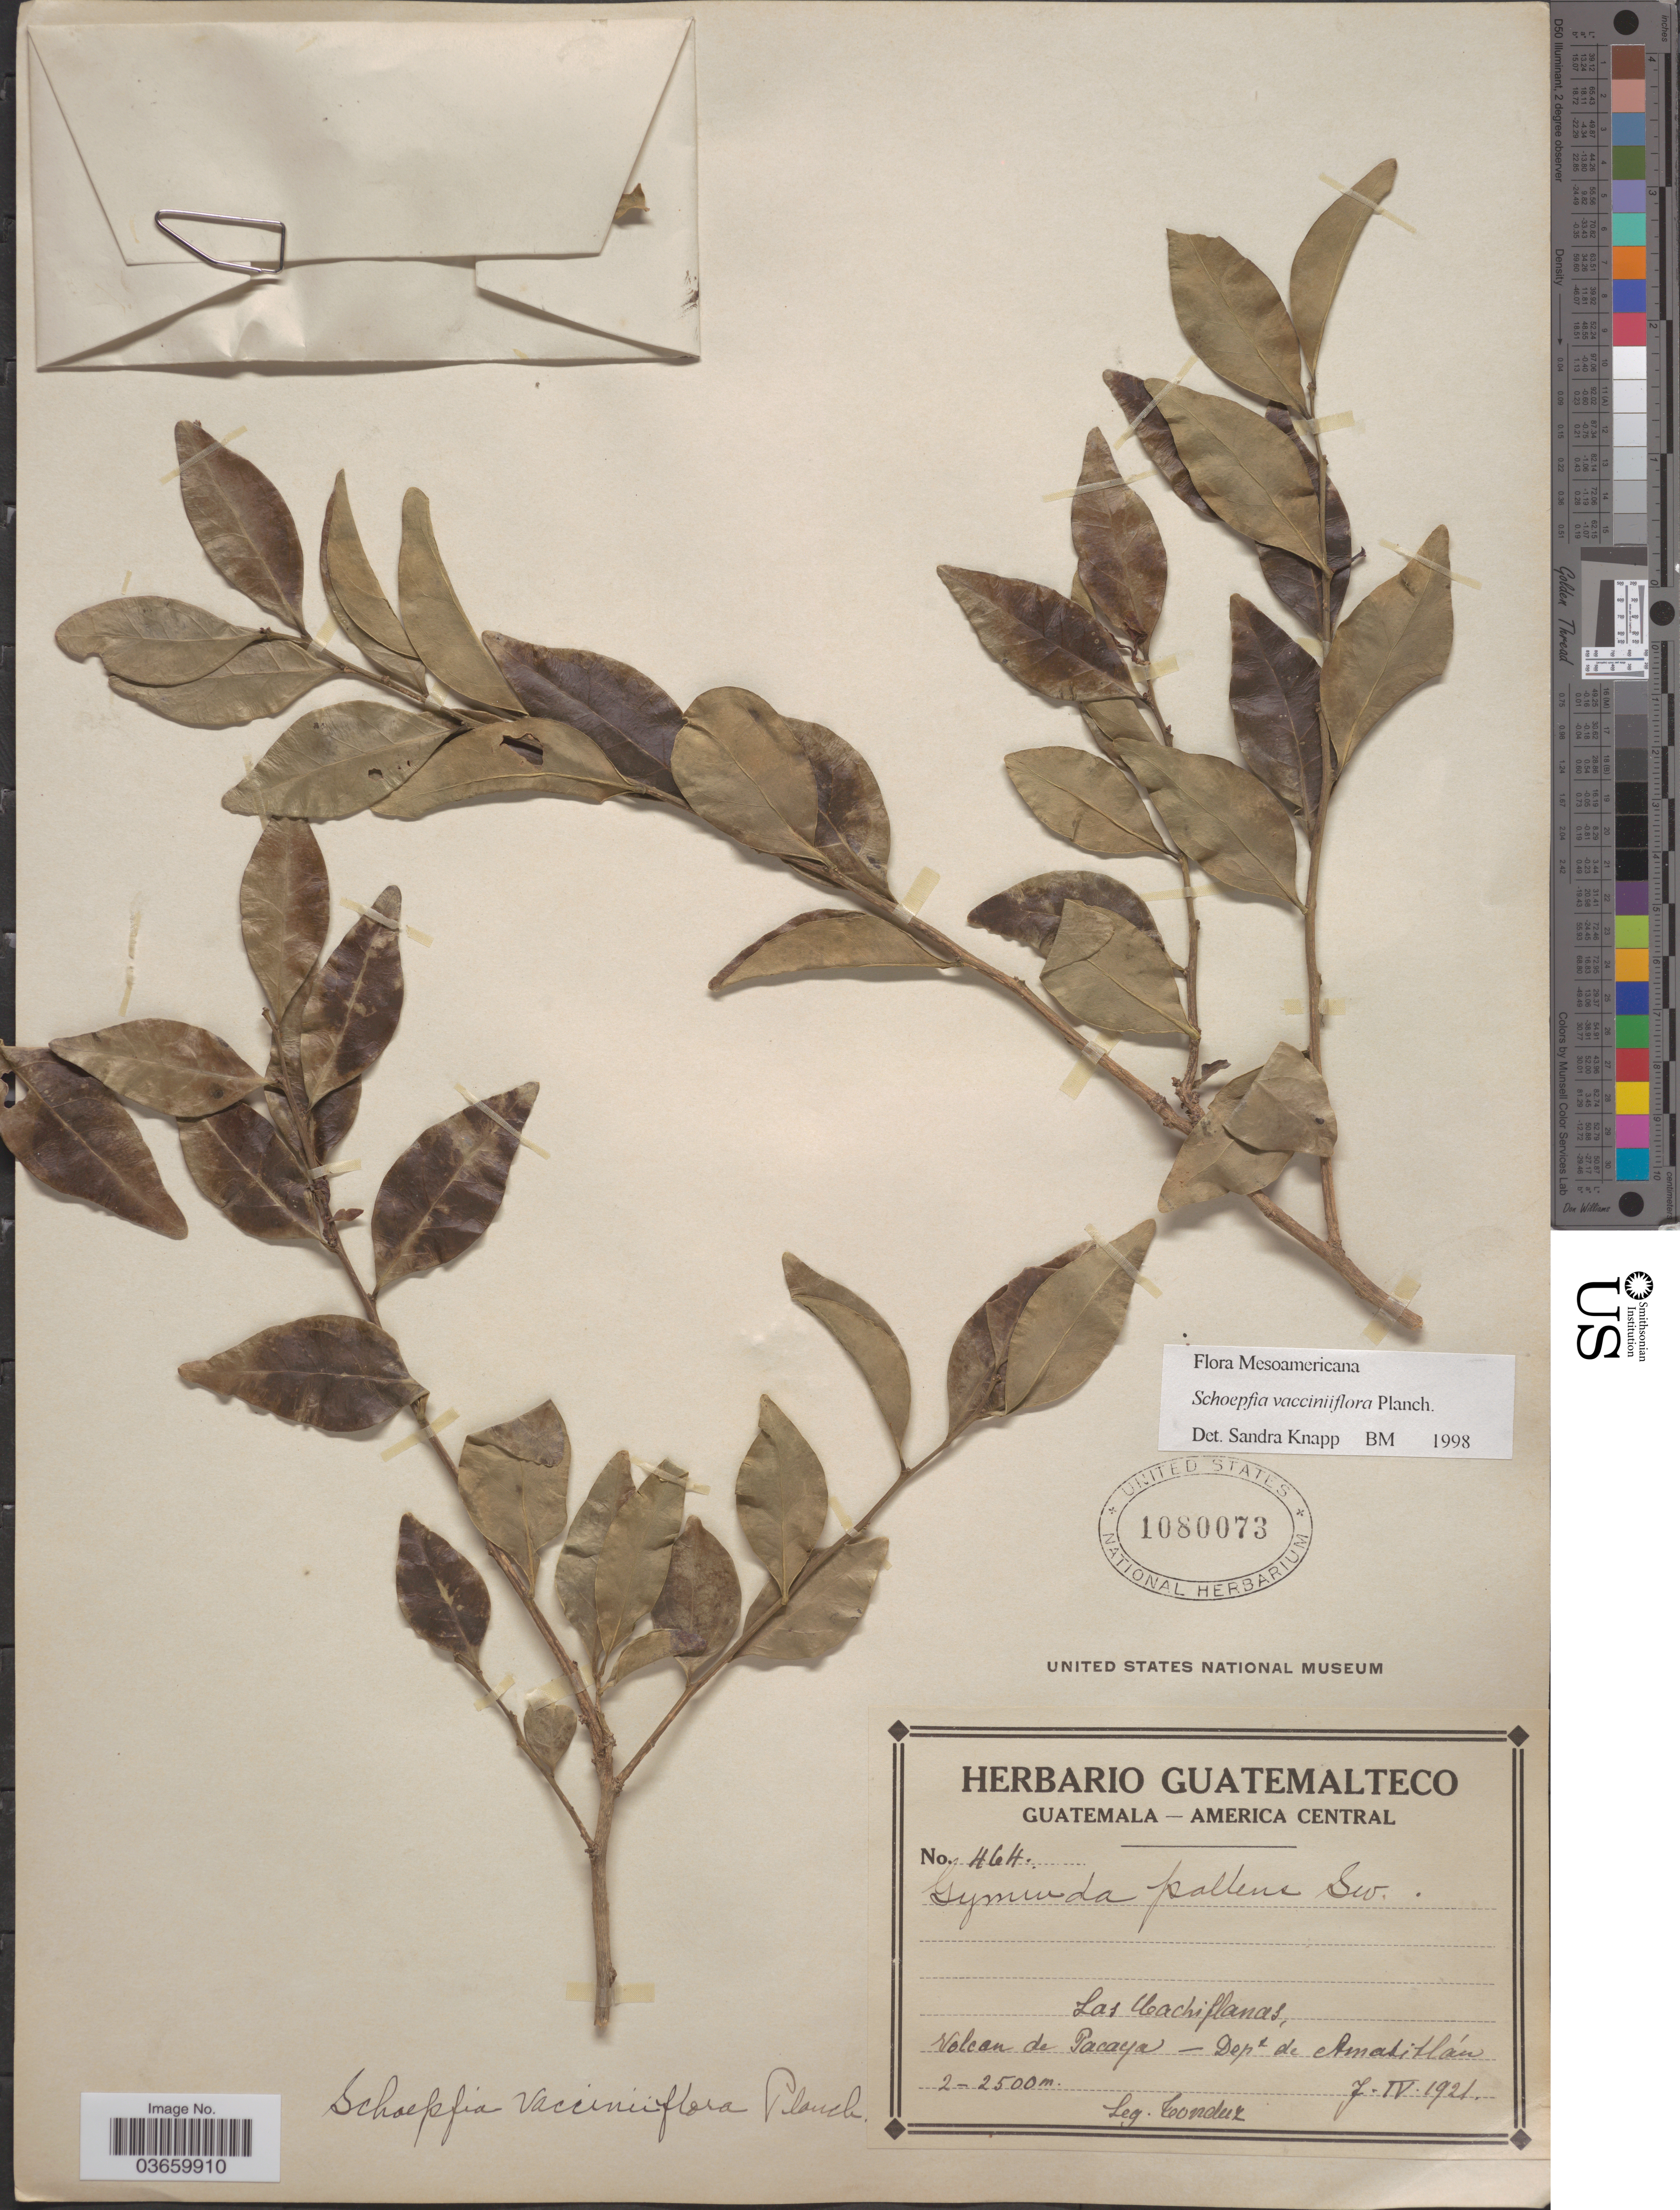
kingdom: Plantae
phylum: Tracheophyta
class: Magnoliopsida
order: Santalales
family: Schoepfiaceae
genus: Schoepfia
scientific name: Schoepfia vacciniiflora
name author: Planch. ex Hemsl.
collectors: Tonduz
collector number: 464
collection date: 1921-04-07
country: Guatemala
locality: Las Cachiflanas, Volcan de Pacaya - Dept de Amatitlán.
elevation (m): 2000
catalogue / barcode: US 1080073